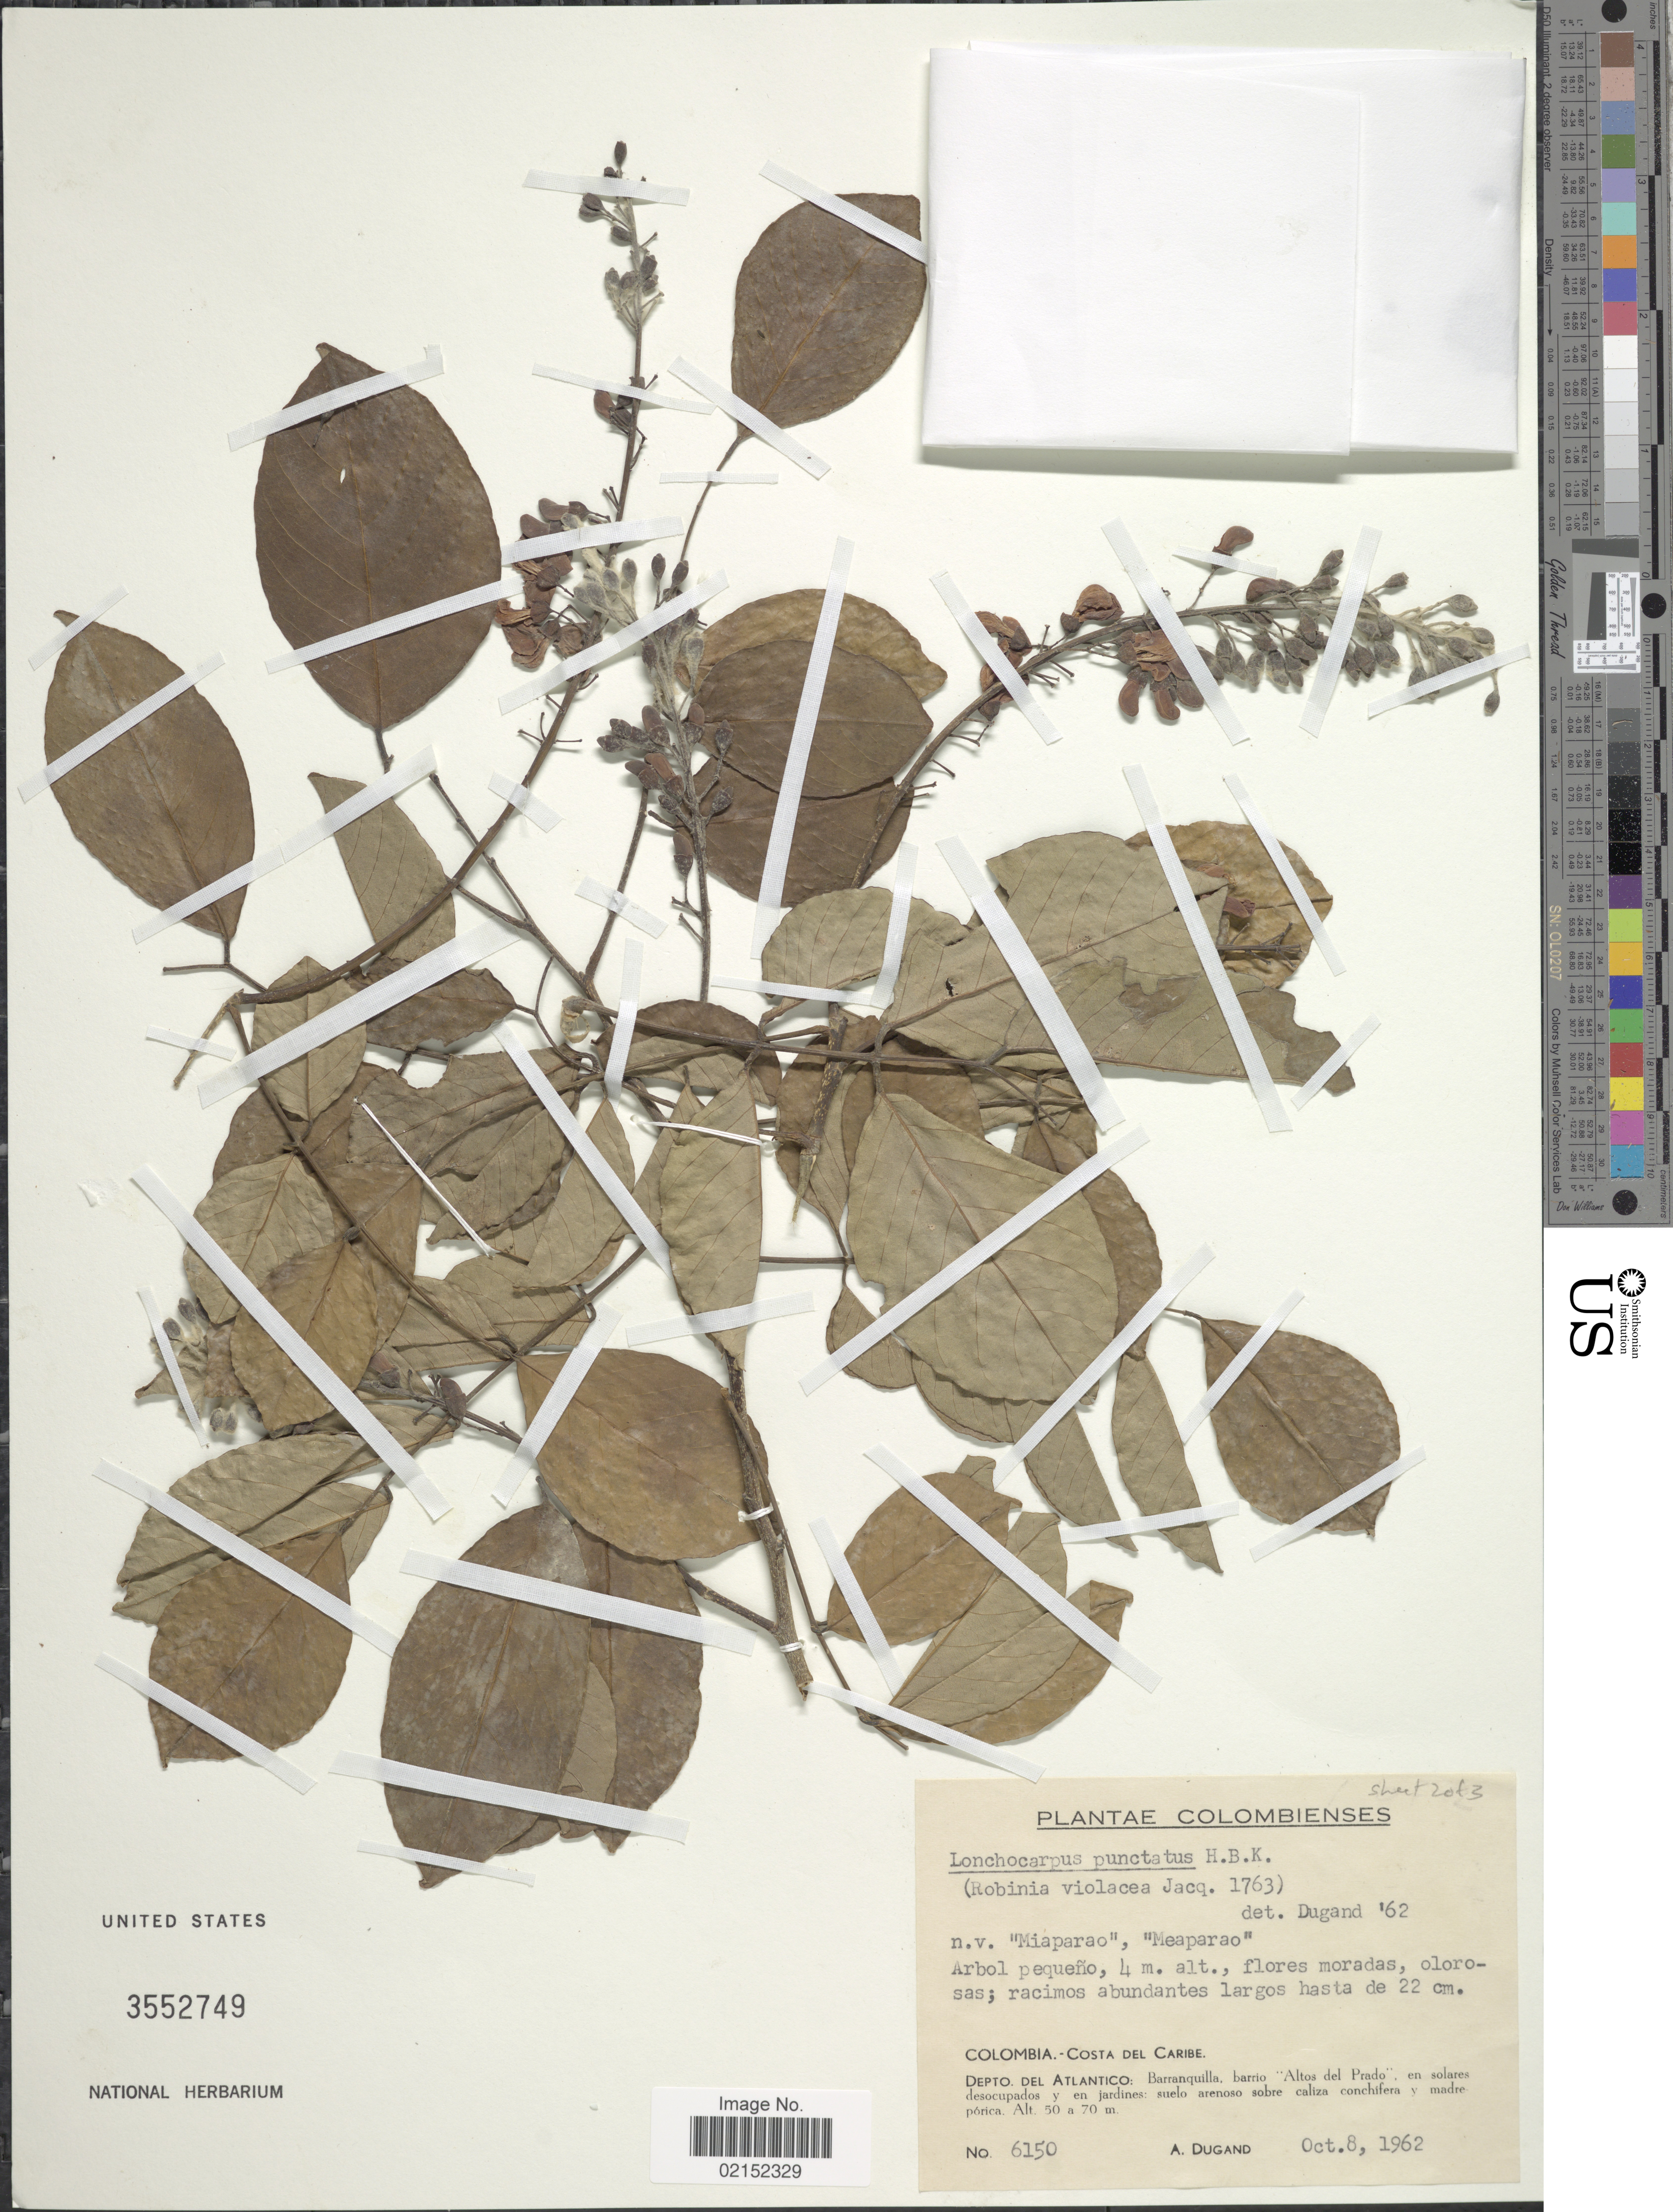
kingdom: Plantae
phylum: Tracheophyta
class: Magnoliopsida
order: Fabales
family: Fabaceae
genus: Lonchocarpus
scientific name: Lonchocarpus punctatus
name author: Kunth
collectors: A. Dugand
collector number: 6150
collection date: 1962-10-08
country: Colombia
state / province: Atlántico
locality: Colombienses, Costa del Caribe, Barranquilla, barrio "Altos del Prado", en solares desocupados.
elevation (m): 50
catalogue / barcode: US 3552749